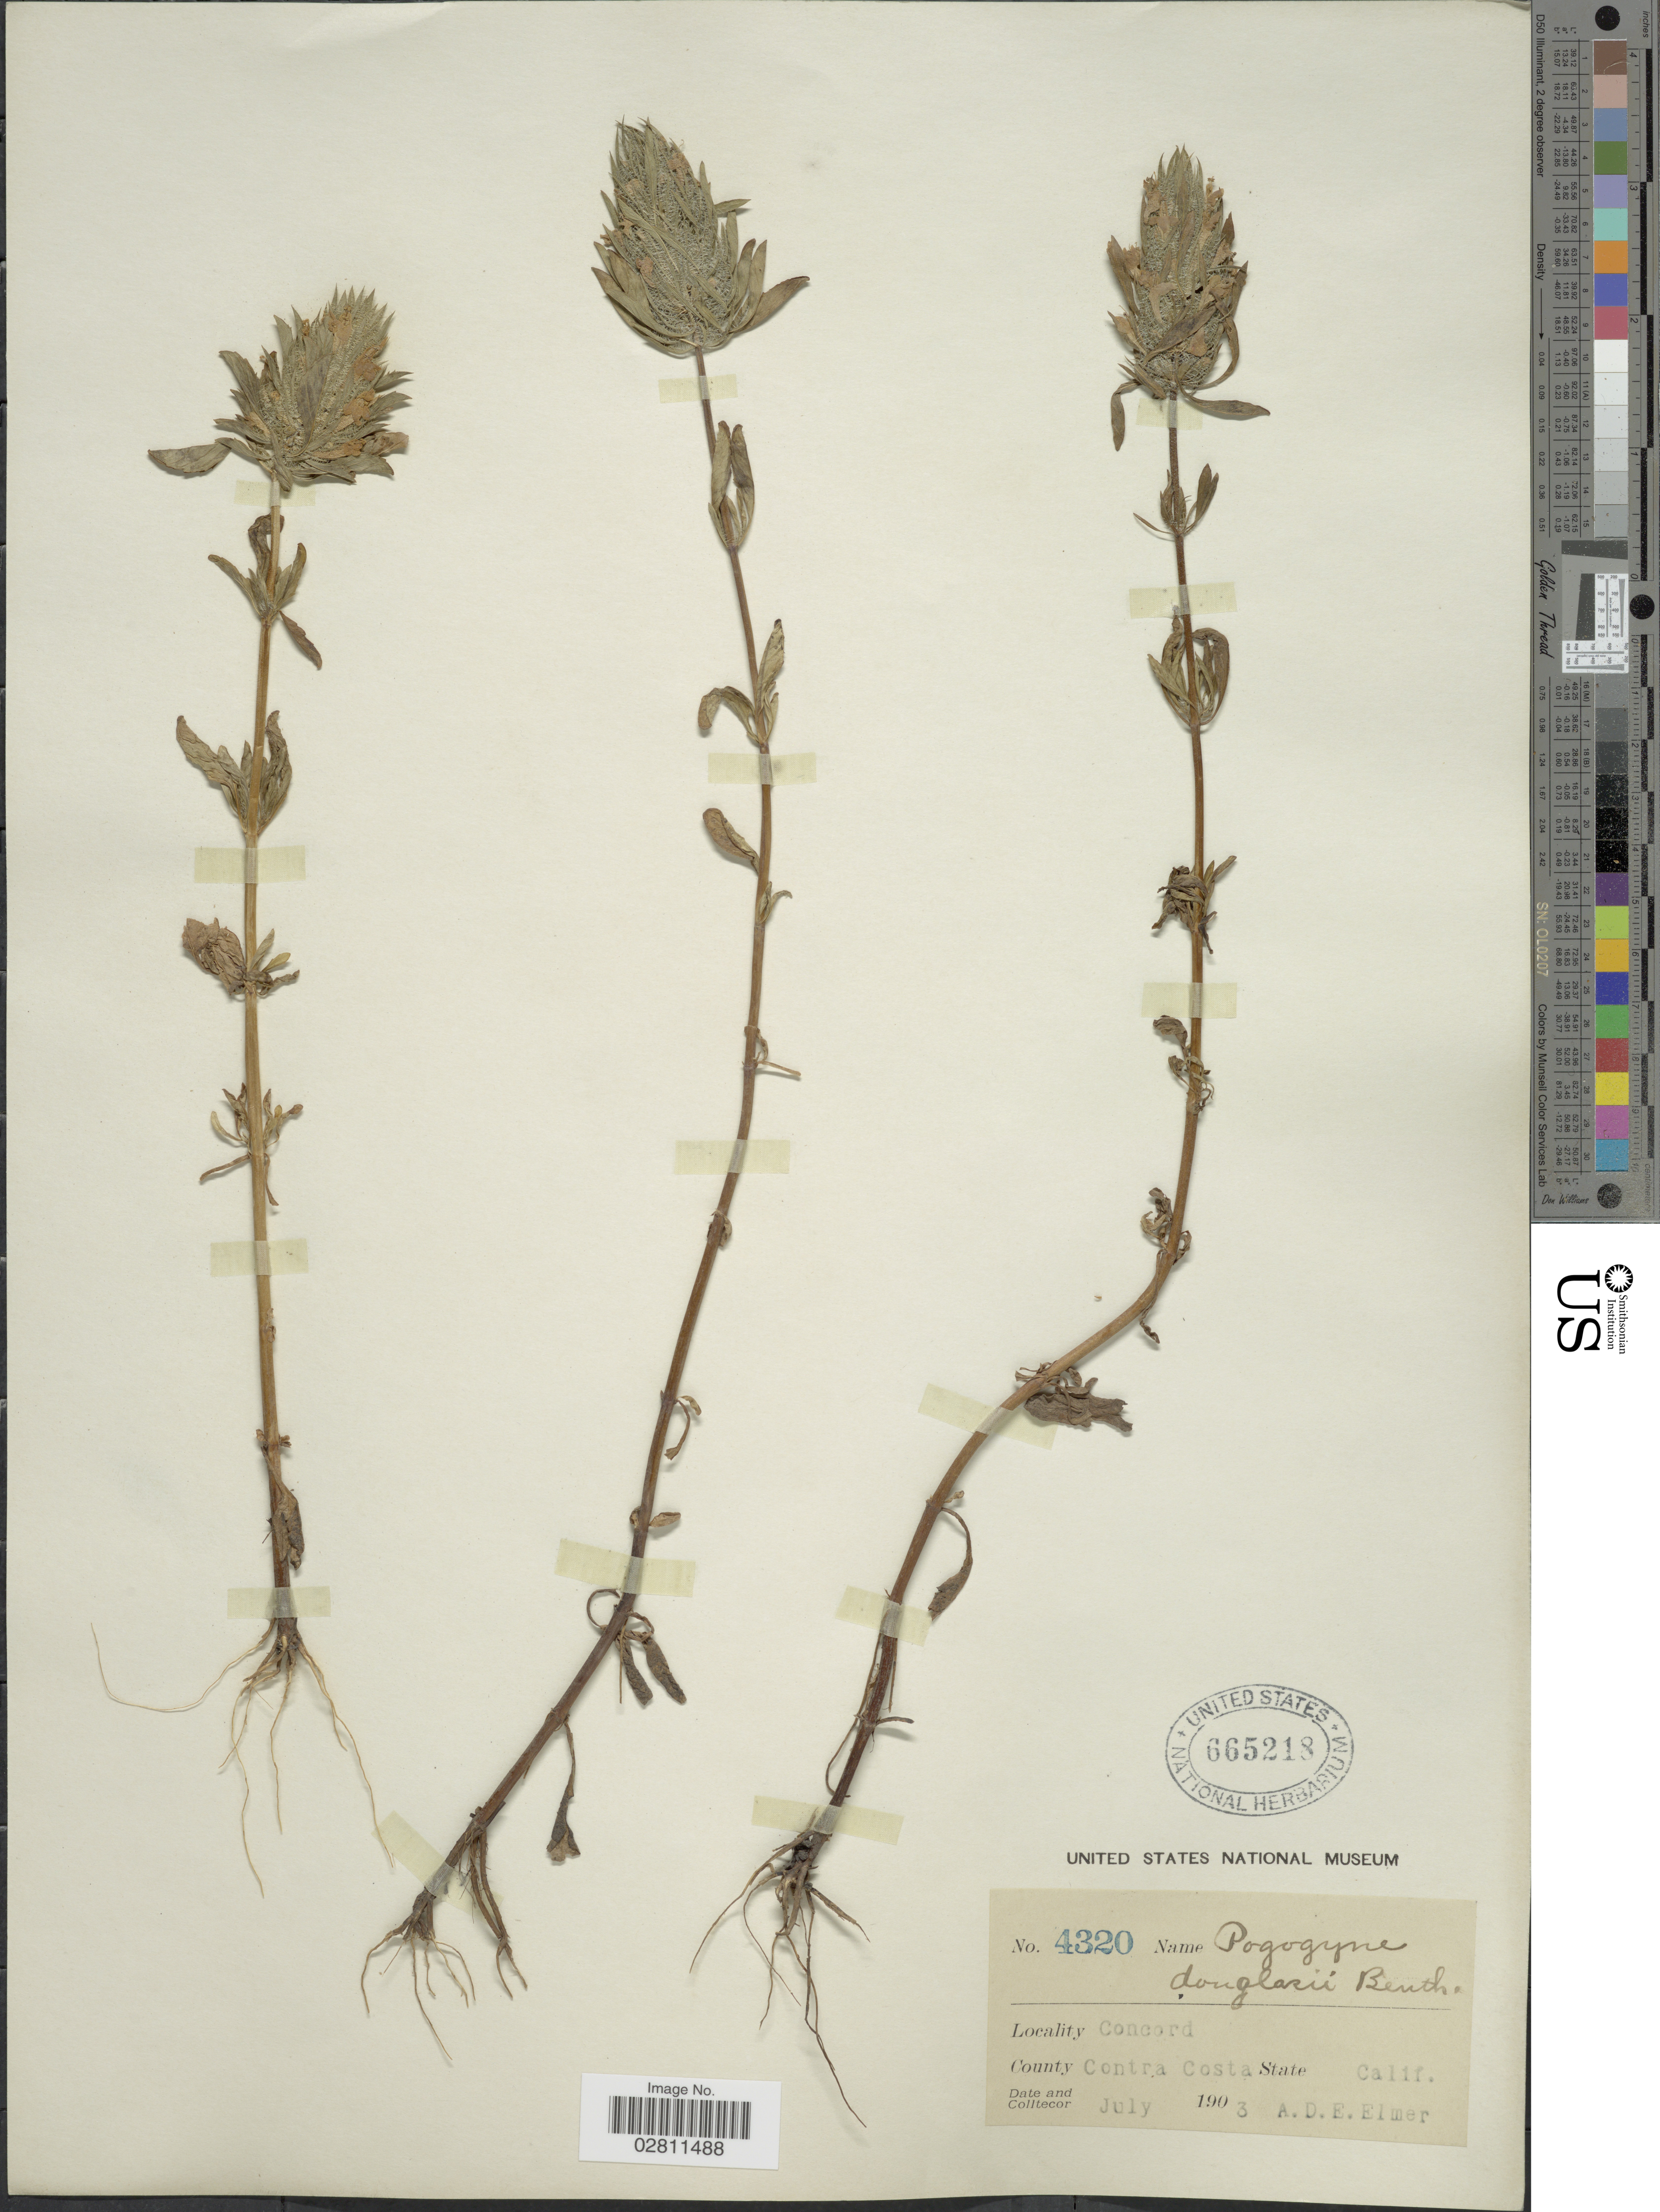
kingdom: Plantae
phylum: Tracheophyta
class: Magnoliopsida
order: Lamiales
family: Lamiaceae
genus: Pogogyne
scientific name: Pogogyne douglasii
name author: Benth.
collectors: A. D. E. Elmer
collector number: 4320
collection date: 1903-07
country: United States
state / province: California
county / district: Contra Costa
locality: Concord. County Contra Costa. State Calif.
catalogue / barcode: US 665218